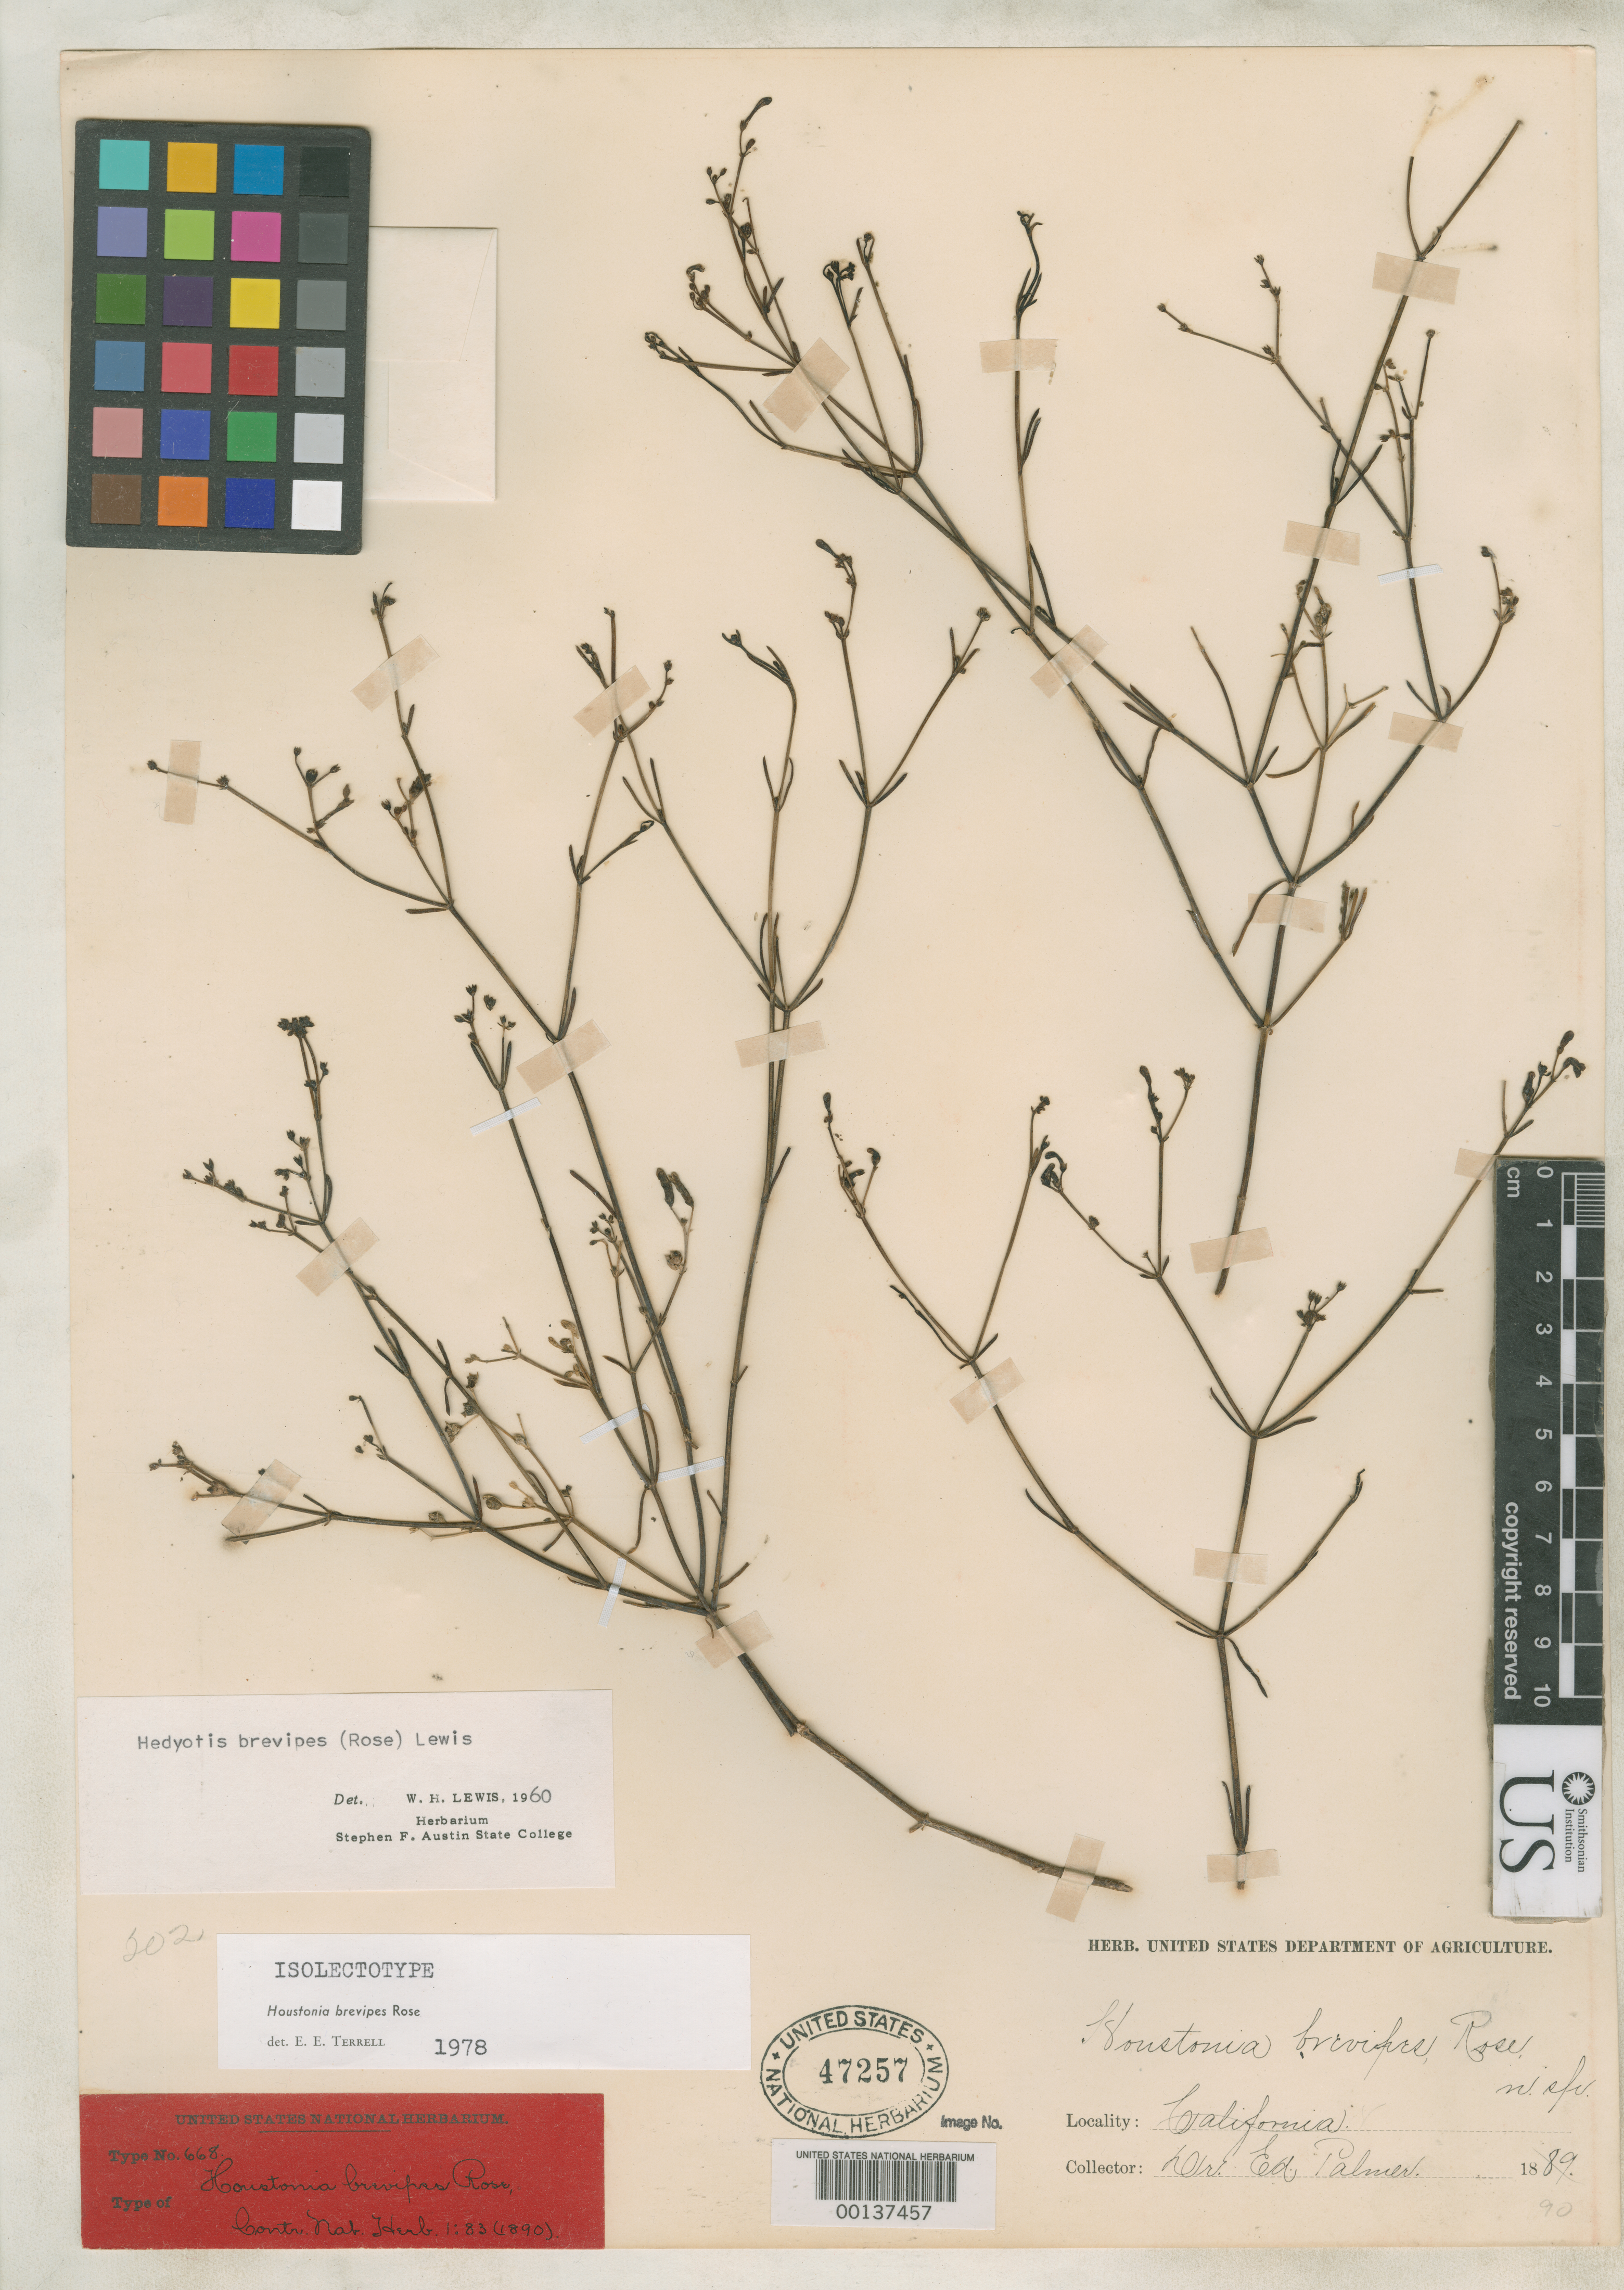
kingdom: Plantae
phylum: Tracheophyta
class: Magnoliopsida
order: Gentianales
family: Rubiaceae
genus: Houstonia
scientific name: Houstonia brevipes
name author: Rose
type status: Isolectotype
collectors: E. Palmer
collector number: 202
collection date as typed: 24 Feb 1889 to 03 Mar 1889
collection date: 1889-02-24/1889-03-03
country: Mexico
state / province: Baja California Sur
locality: Near Santa Rosalia.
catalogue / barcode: US 47257